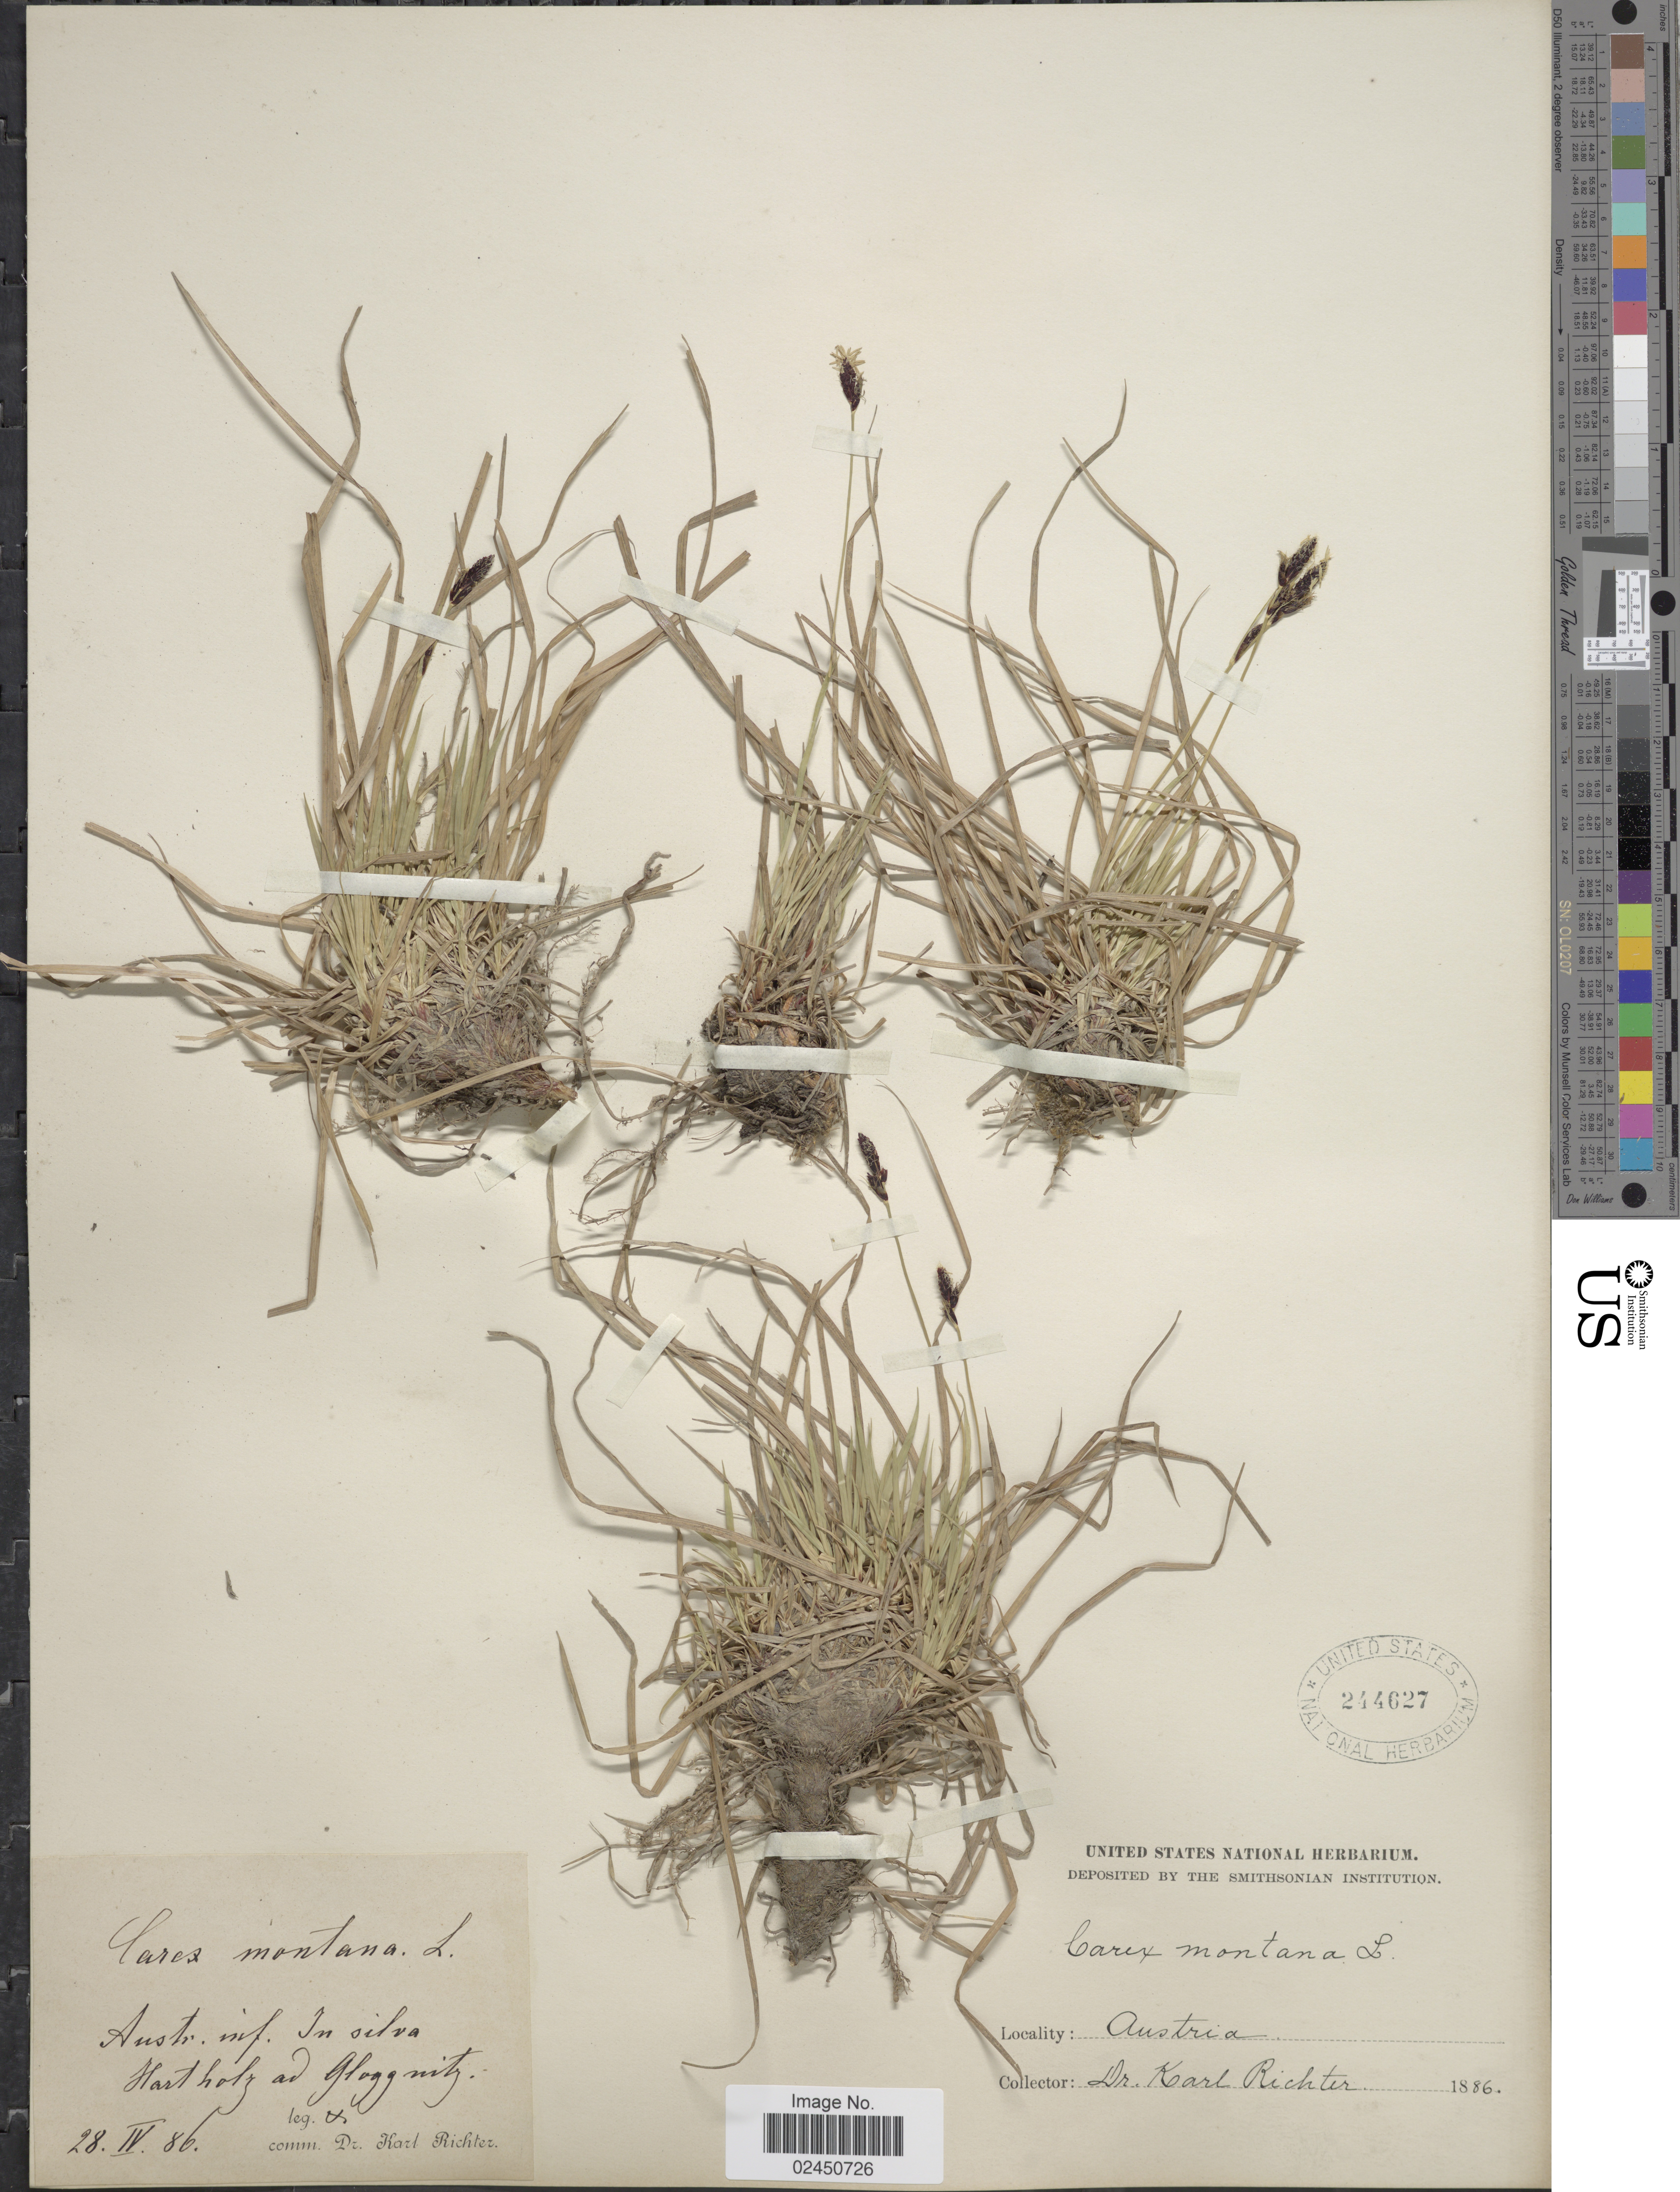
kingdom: Plantae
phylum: Tracheophyta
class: Liliopsida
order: Poales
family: Cyperaceae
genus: Carex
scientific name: Carex montana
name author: L.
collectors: K. Richter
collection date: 1886-04-28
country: Austria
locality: Austr. inf. in silva Hartholz ad Gloggnitz [interpreted]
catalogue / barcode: US 244627